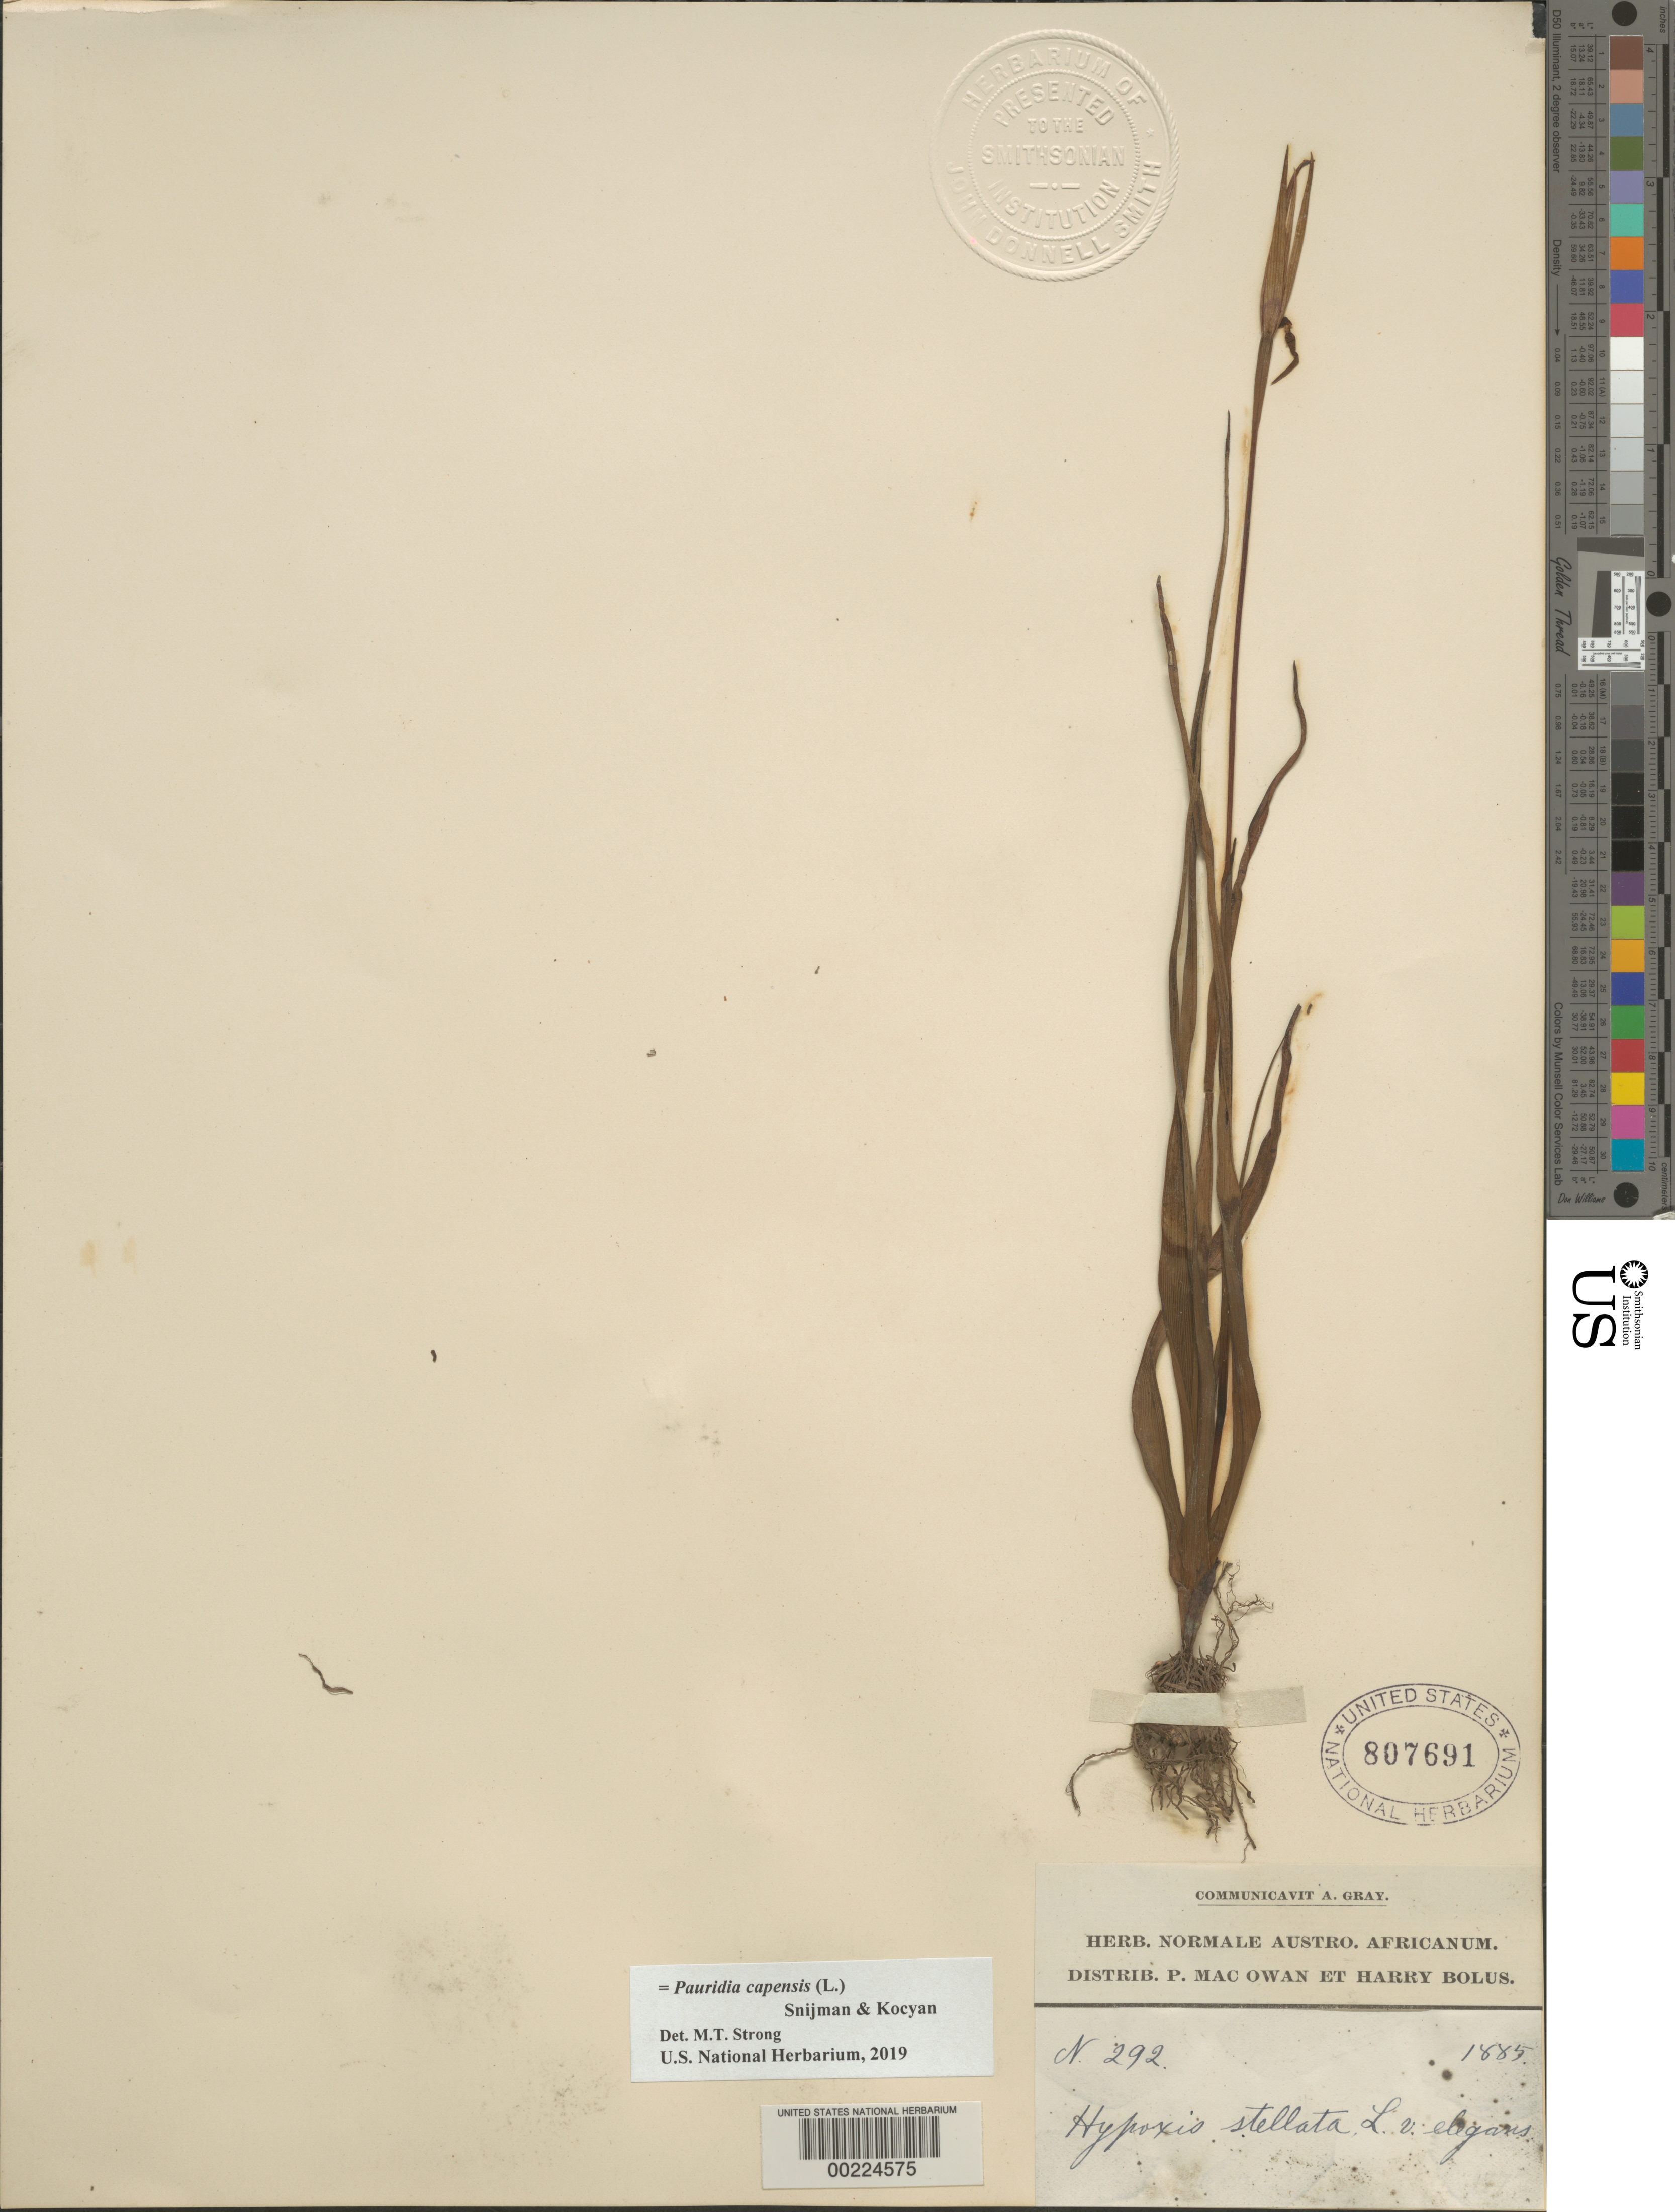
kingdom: Plantae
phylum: Tracheophyta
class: Liliopsida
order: Asparagales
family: Hypoxidaceae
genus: Pauridia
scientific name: Pauridia capensis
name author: (L.) Snijman & Kocyan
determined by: Strong, Mark T., (BOT), Smithsonian Institution - National Museum of Natural History (UNITED STATES)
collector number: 292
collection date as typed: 1885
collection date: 1885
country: South Africa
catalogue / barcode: US 807691